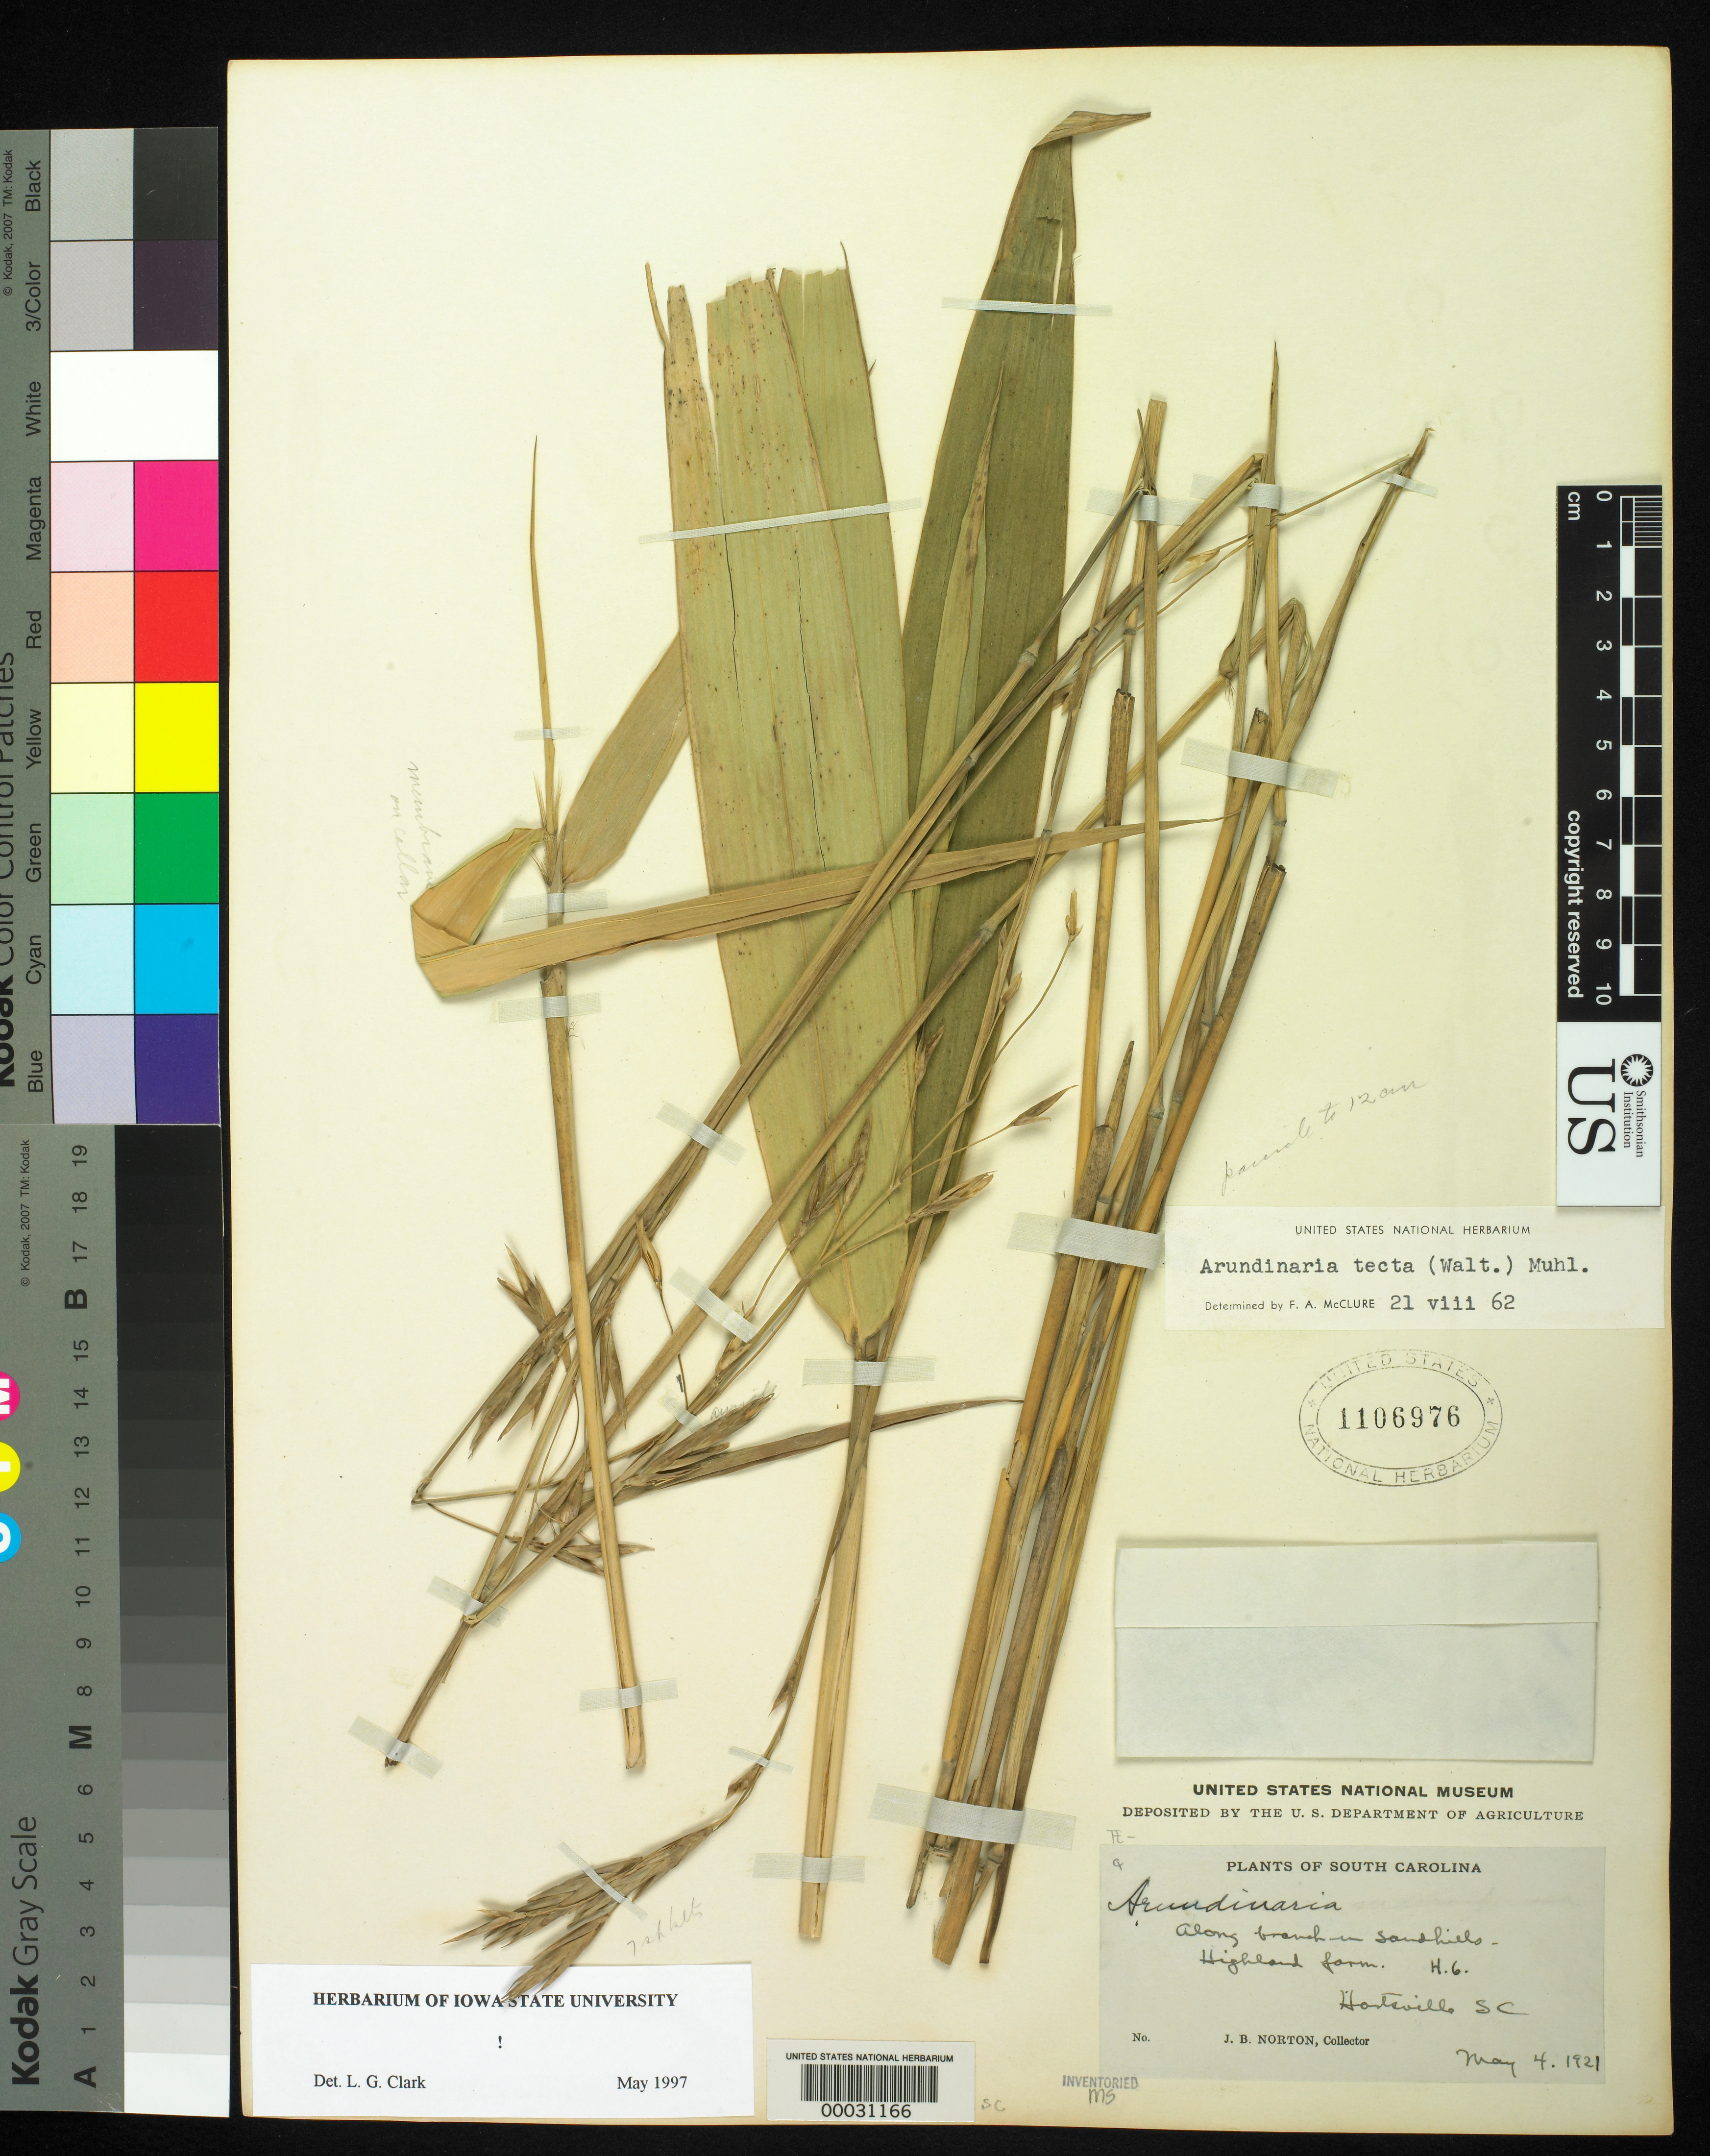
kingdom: Plantae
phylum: Tracheophyta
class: Liliopsida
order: Poales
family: Poaceae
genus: Arundinaria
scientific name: Arundinaria tecta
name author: (Walter) Muhl.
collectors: J. Norton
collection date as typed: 04 May 1921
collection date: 1921-05-04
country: United States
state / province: South Carolina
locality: Highland farm, hartsville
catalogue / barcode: US 1106976